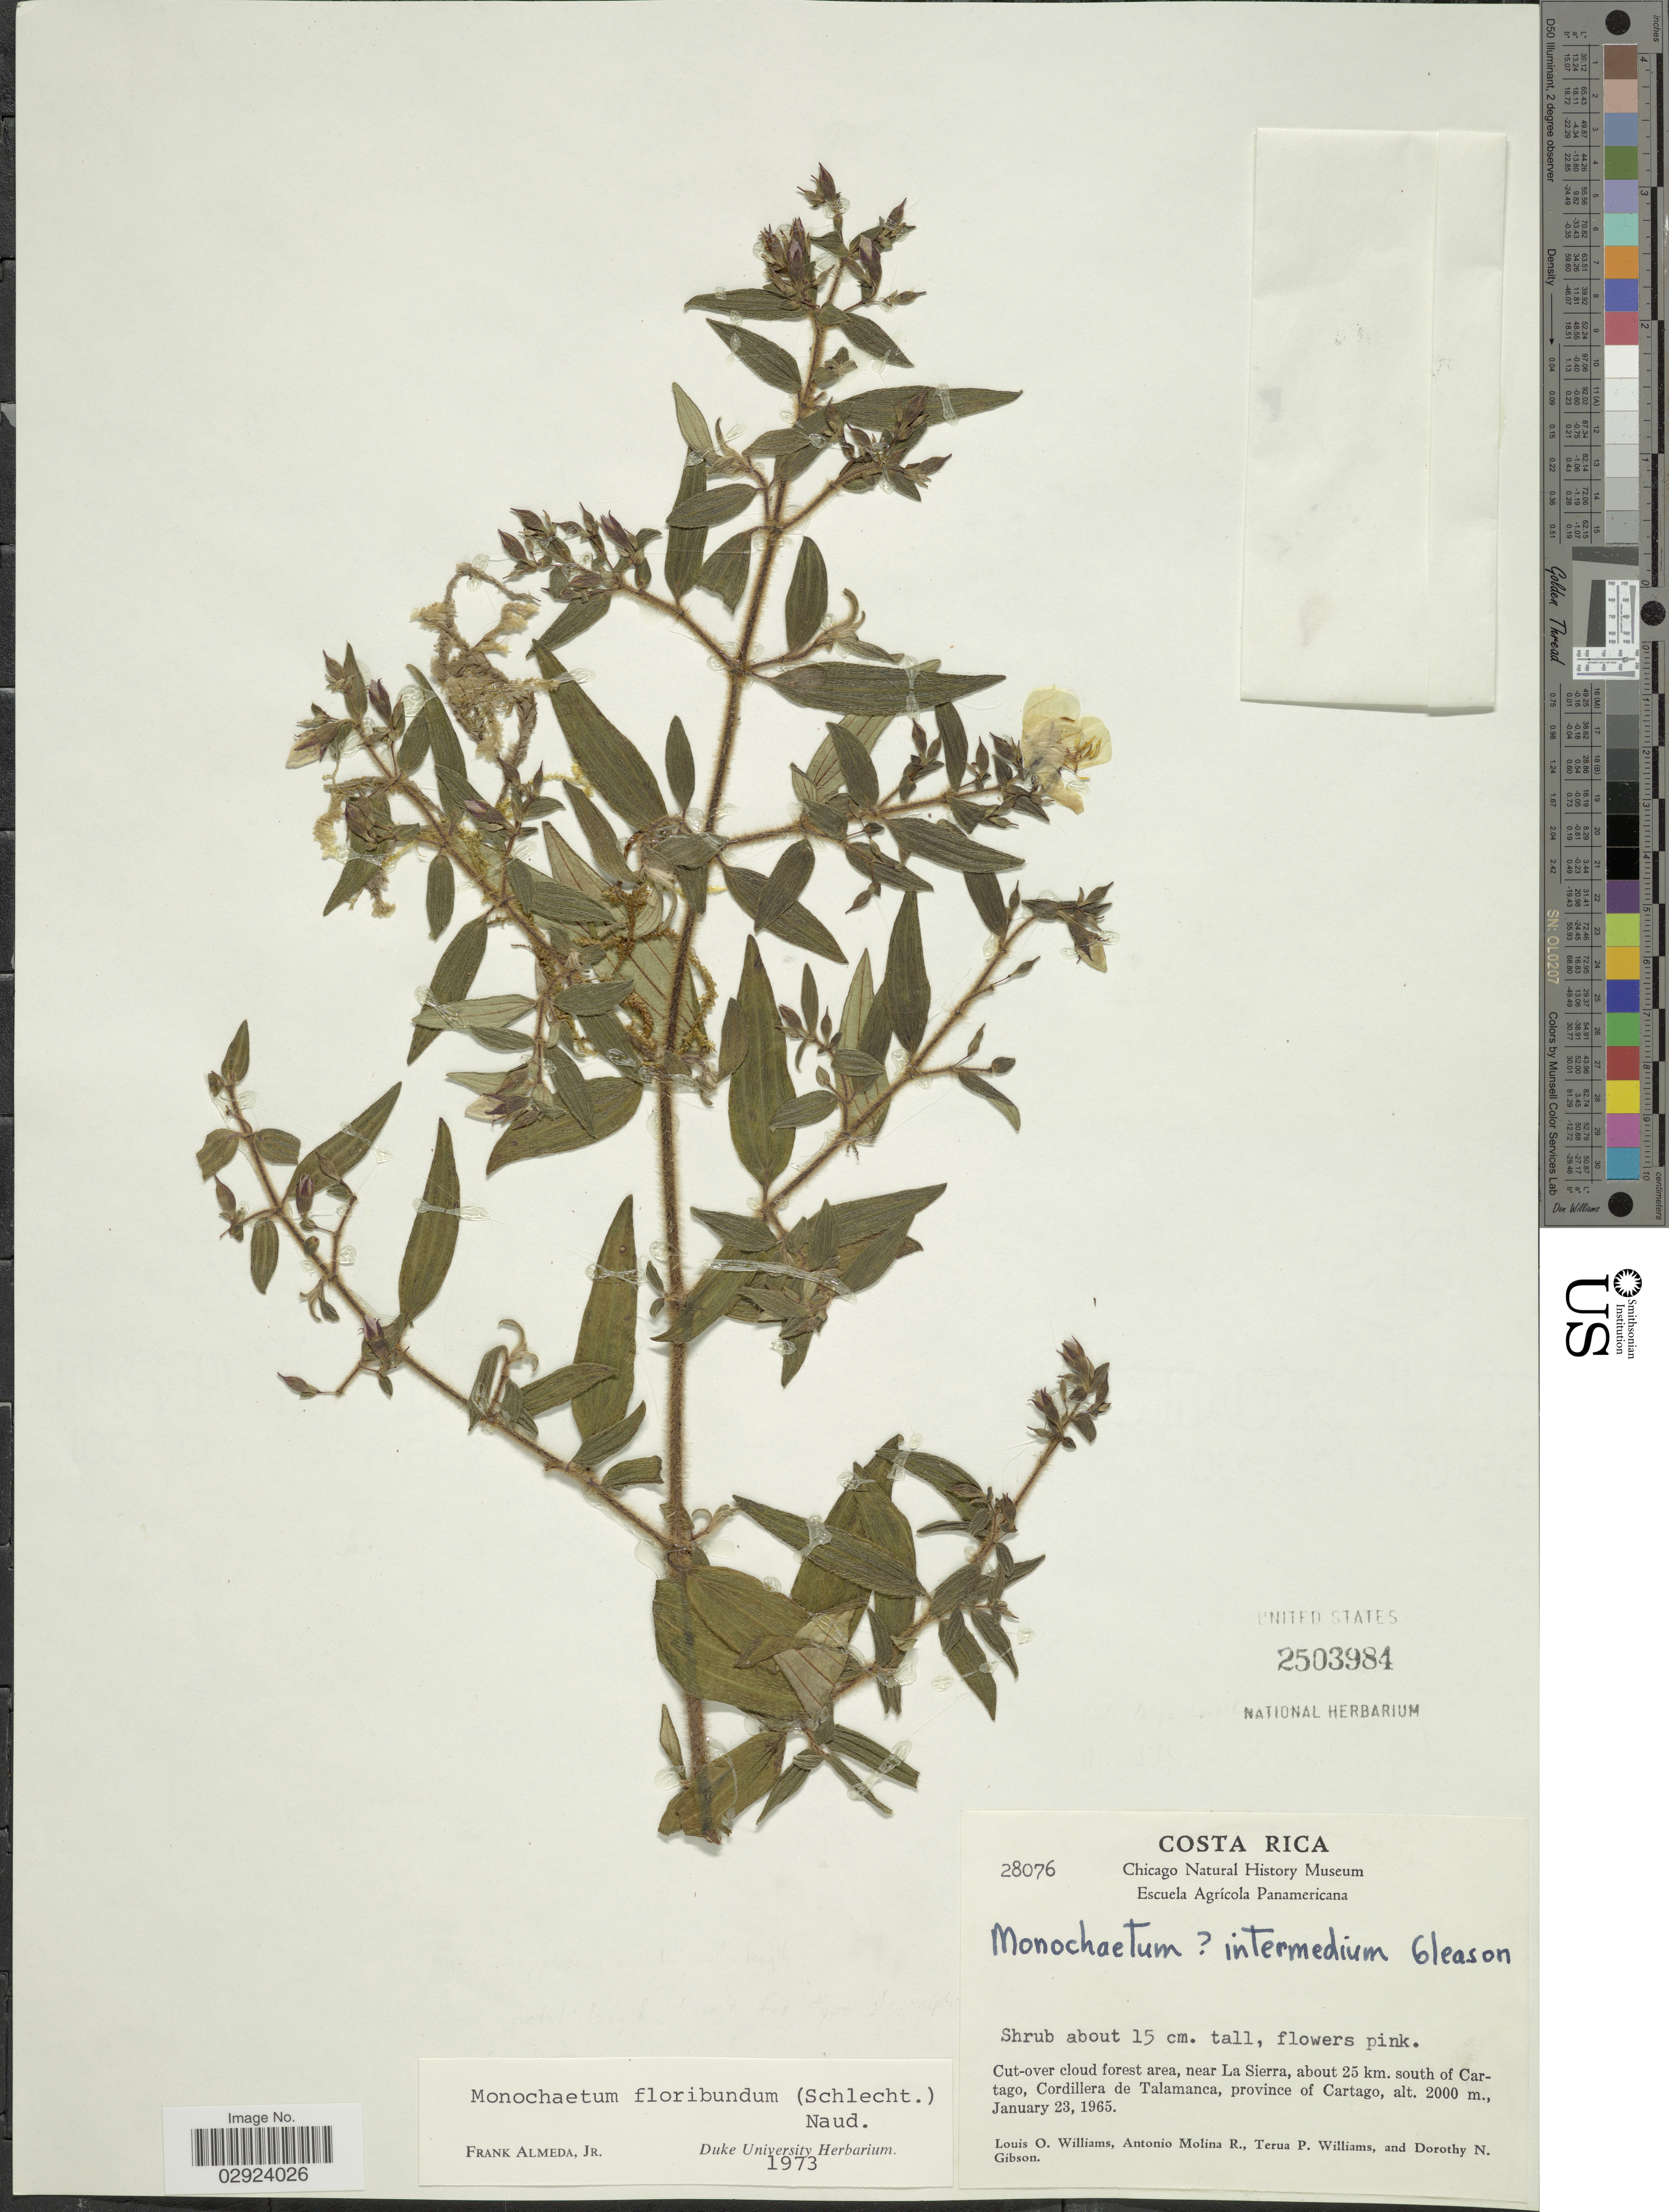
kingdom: Plantae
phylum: Tracheophyta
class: Magnoliopsida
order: Myrtales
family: Melastomataceae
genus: Monochaetum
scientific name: Monochaetum floribundum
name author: (Schltdl.) Naudin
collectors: L. O. Williams, A. Molina R., T. Williams & D. N. Gibson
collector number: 28076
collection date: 1965-01-23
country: Costa Rica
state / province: Cartago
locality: Cut-over cloud forest area, near La Sierra, about 25 km. south of Cartago, Cordillera de Talamanca.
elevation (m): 2000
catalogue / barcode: US 2503984